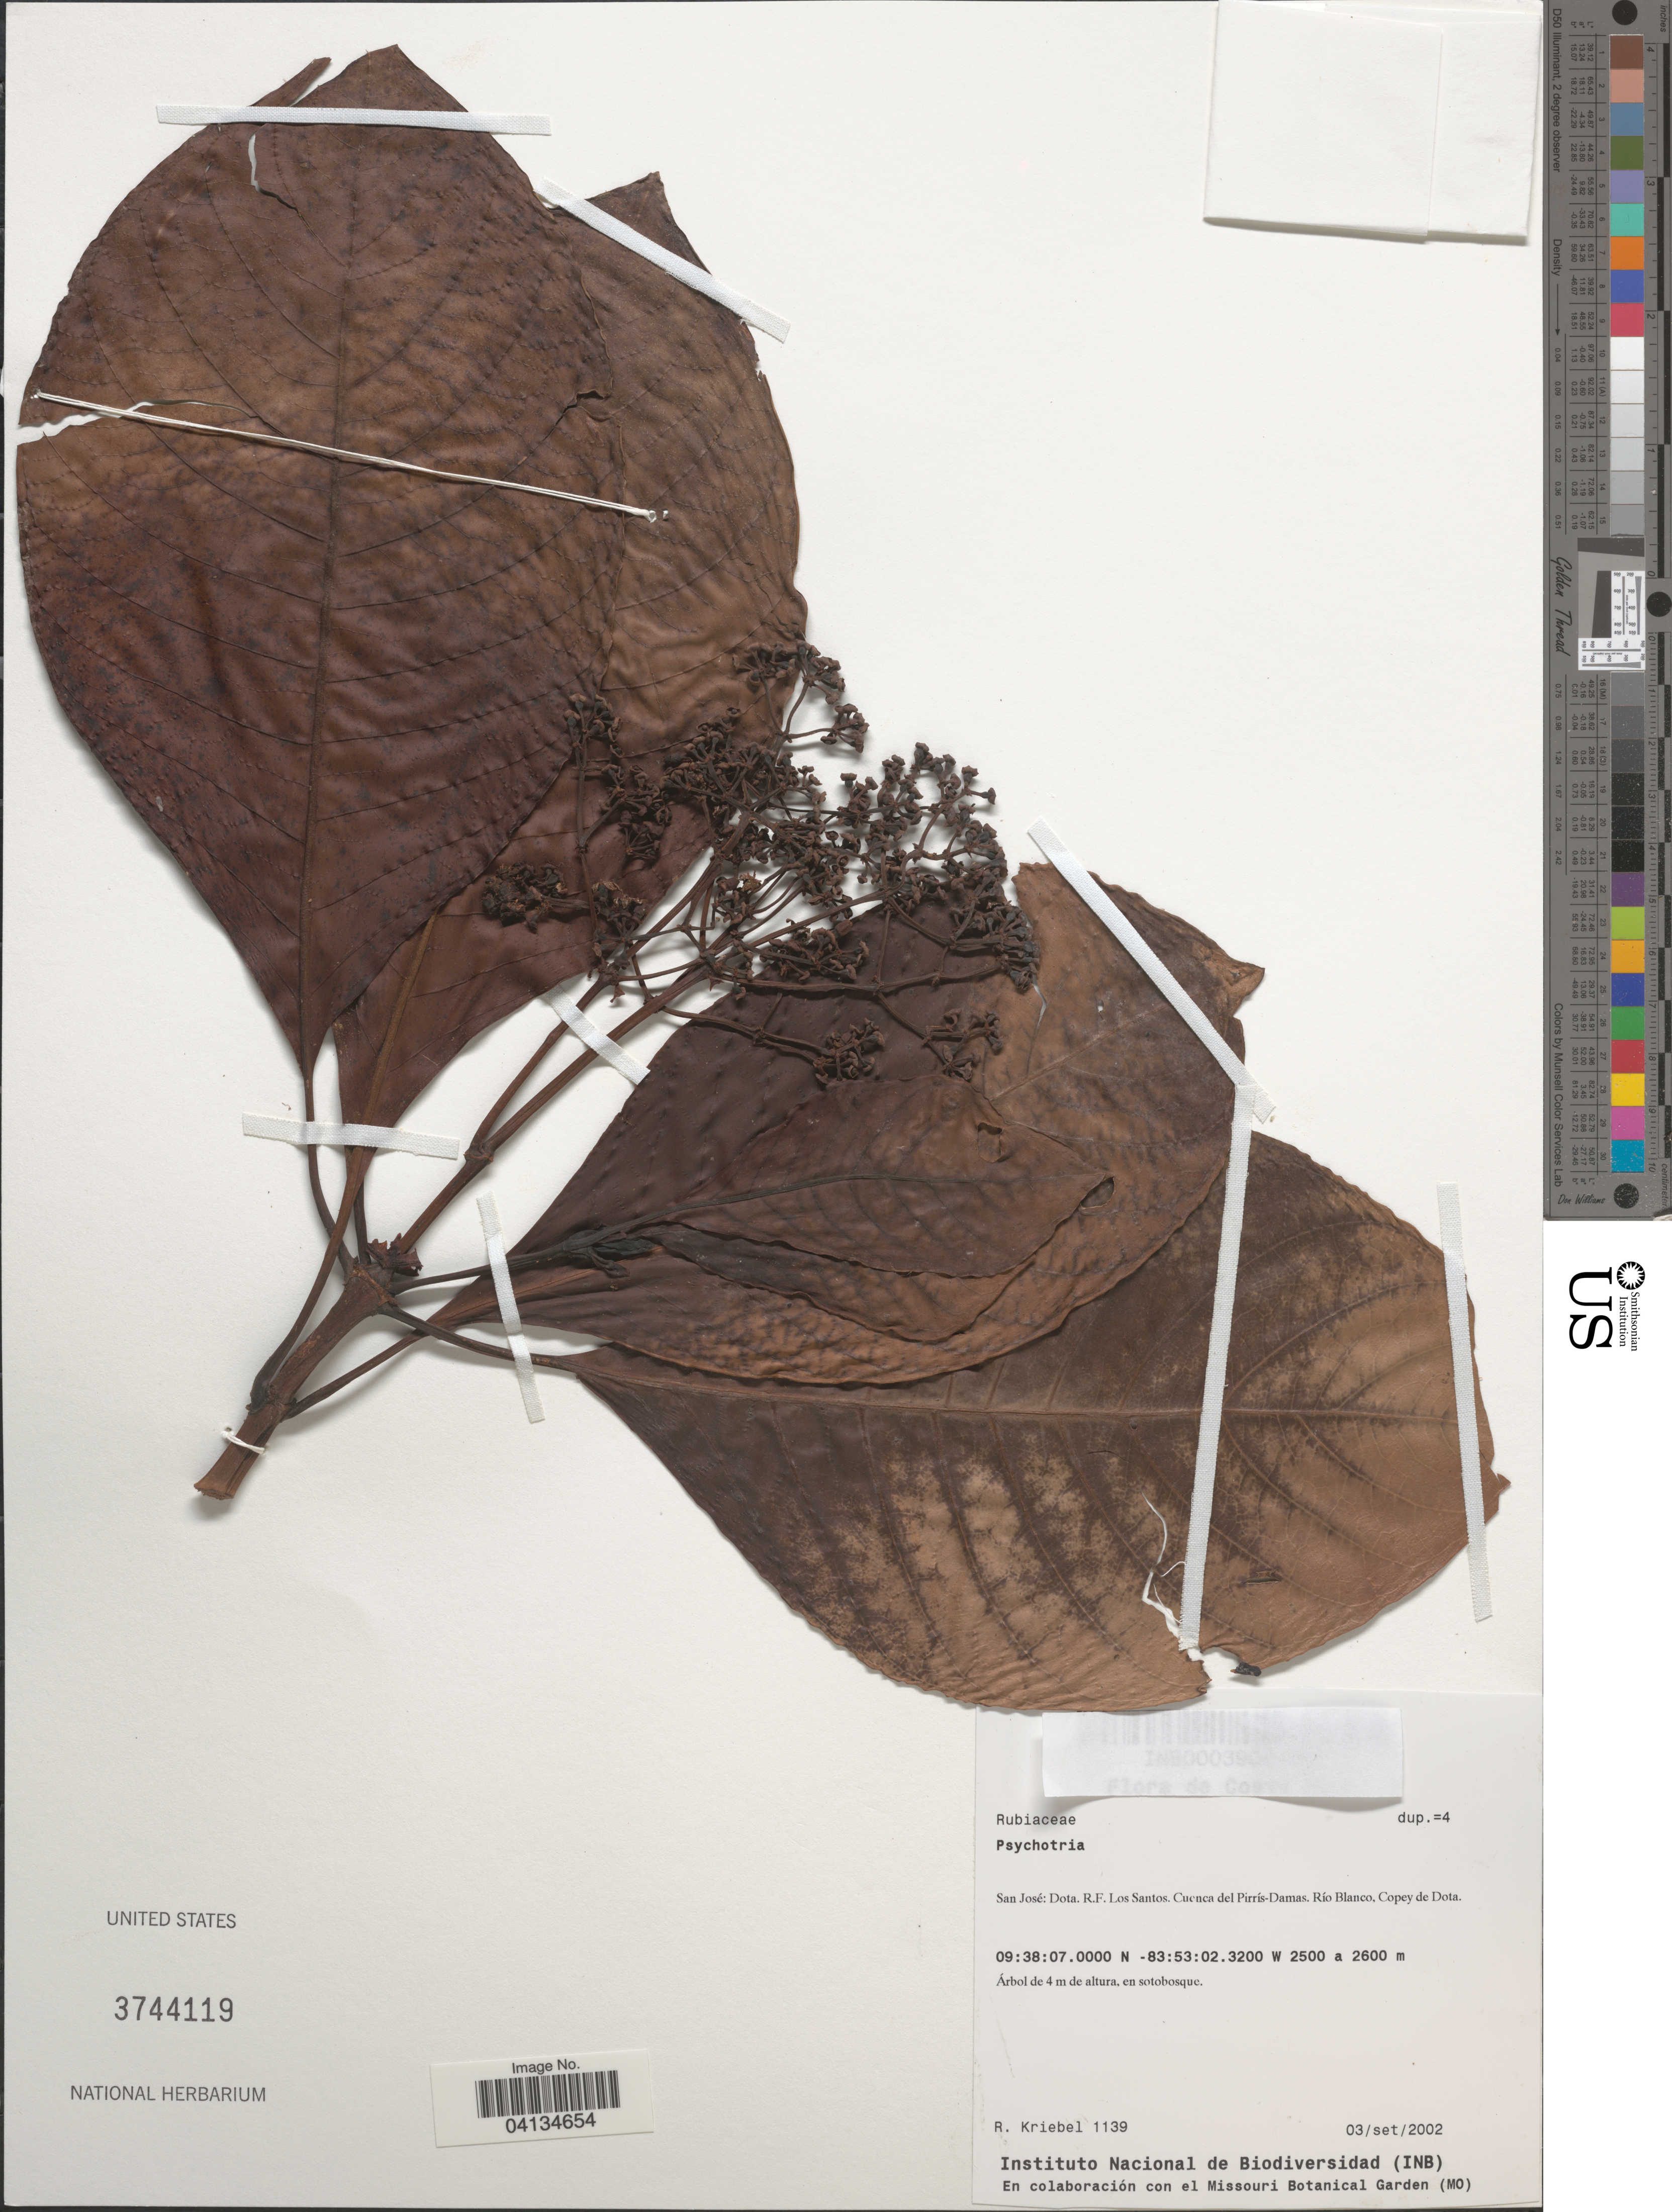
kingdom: Plantae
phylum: Tracheophyta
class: Magnoliopsida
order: Gentianales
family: Rubiaceae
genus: Psychotria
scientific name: Psychotria sp.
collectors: R. Kriebel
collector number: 1139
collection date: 2002-09-03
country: Costa Rica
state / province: San José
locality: Dota. R.F. Los Santos. Cuenca del Pirrís-Damas. Río Blanco, Copey de Dota.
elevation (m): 2500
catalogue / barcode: US 3744119